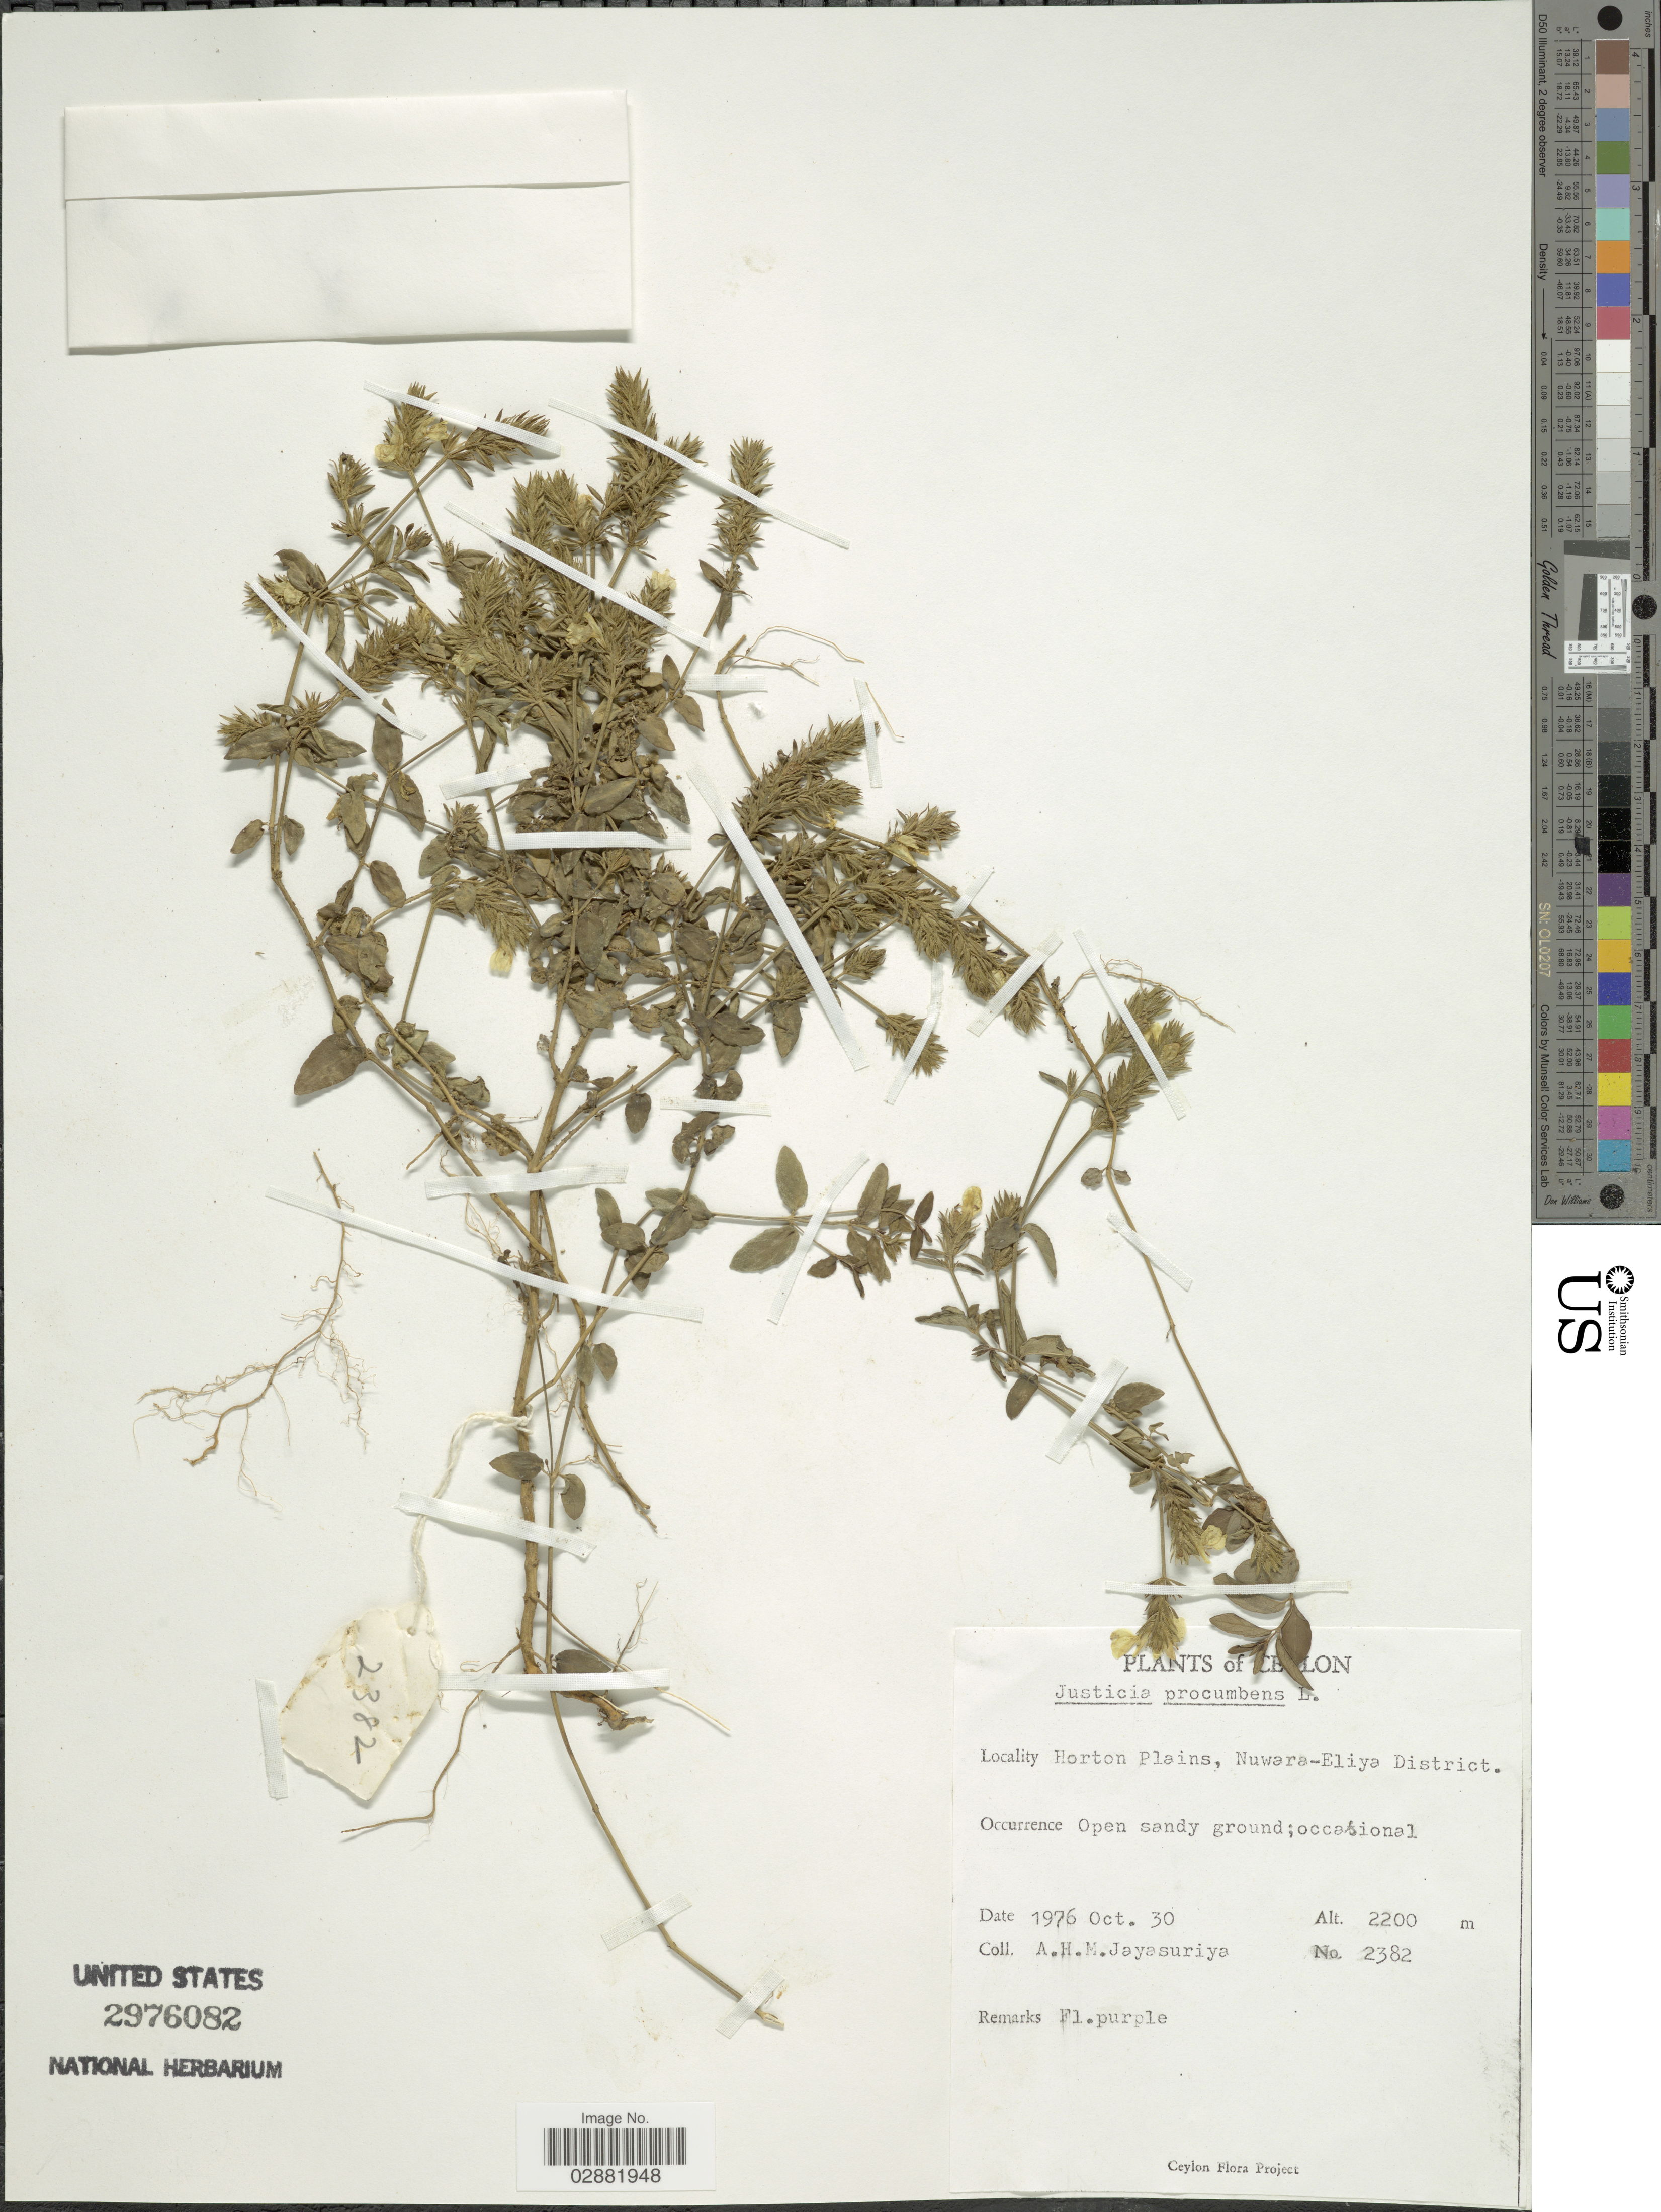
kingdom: Plantae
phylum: Tracheophyta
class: Magnoliopsida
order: Lamiales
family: Acanthaceae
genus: Justicia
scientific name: Justicia procumbens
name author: L.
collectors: A. H. Jayasuriya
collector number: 2382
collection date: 1976-10-30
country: Sri Lanka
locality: Ceylon, Horton Plains, Nuwara-Eliya District.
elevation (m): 2200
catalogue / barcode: US 2976082